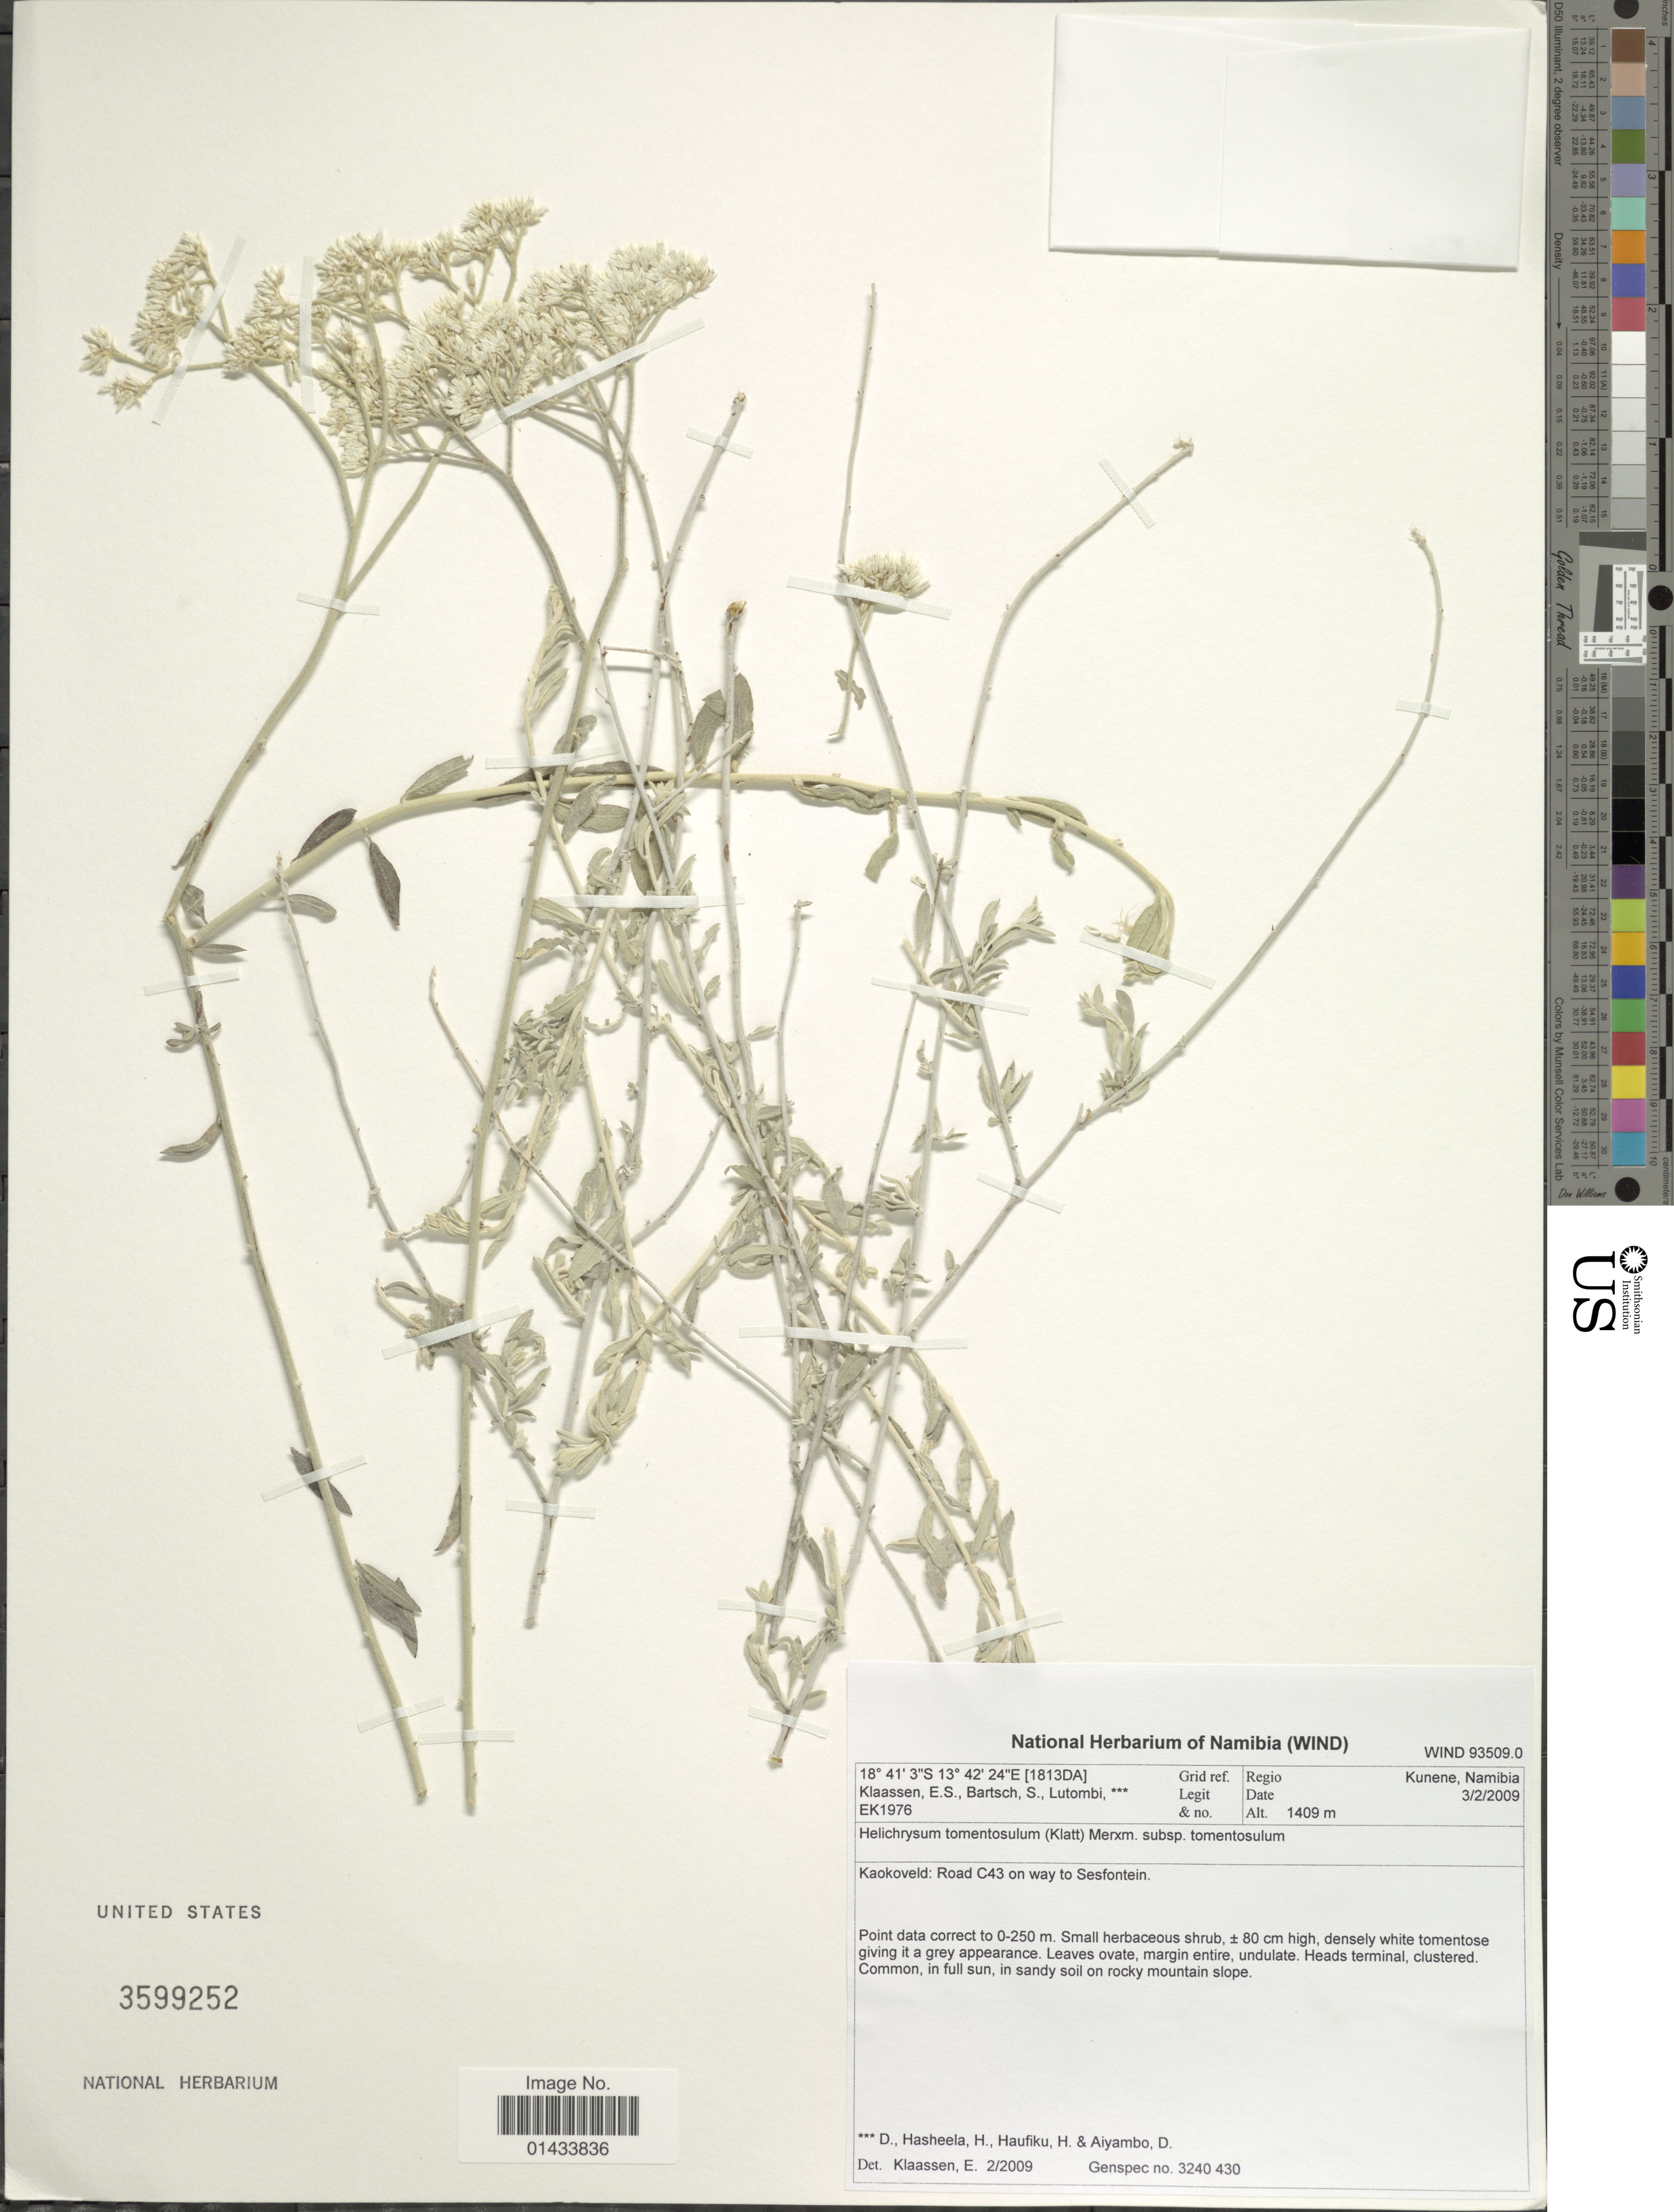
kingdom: Plantae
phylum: Tracheophyta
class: Magnoliopsida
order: Asterales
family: Asteraceae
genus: Helichrysum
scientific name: Helichrysum tomentosulum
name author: (Klatt) Merxm.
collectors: E. S. Klaassen, S. Bartsch & Lutombi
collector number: EK1976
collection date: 2009-02-03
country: Namibia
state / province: Kunene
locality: Regio Kunene, Namibia, Grid ref. [1813DA], Kaokoveld: Road C43 on way to Sesfontein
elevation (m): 1409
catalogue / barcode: US 3599252